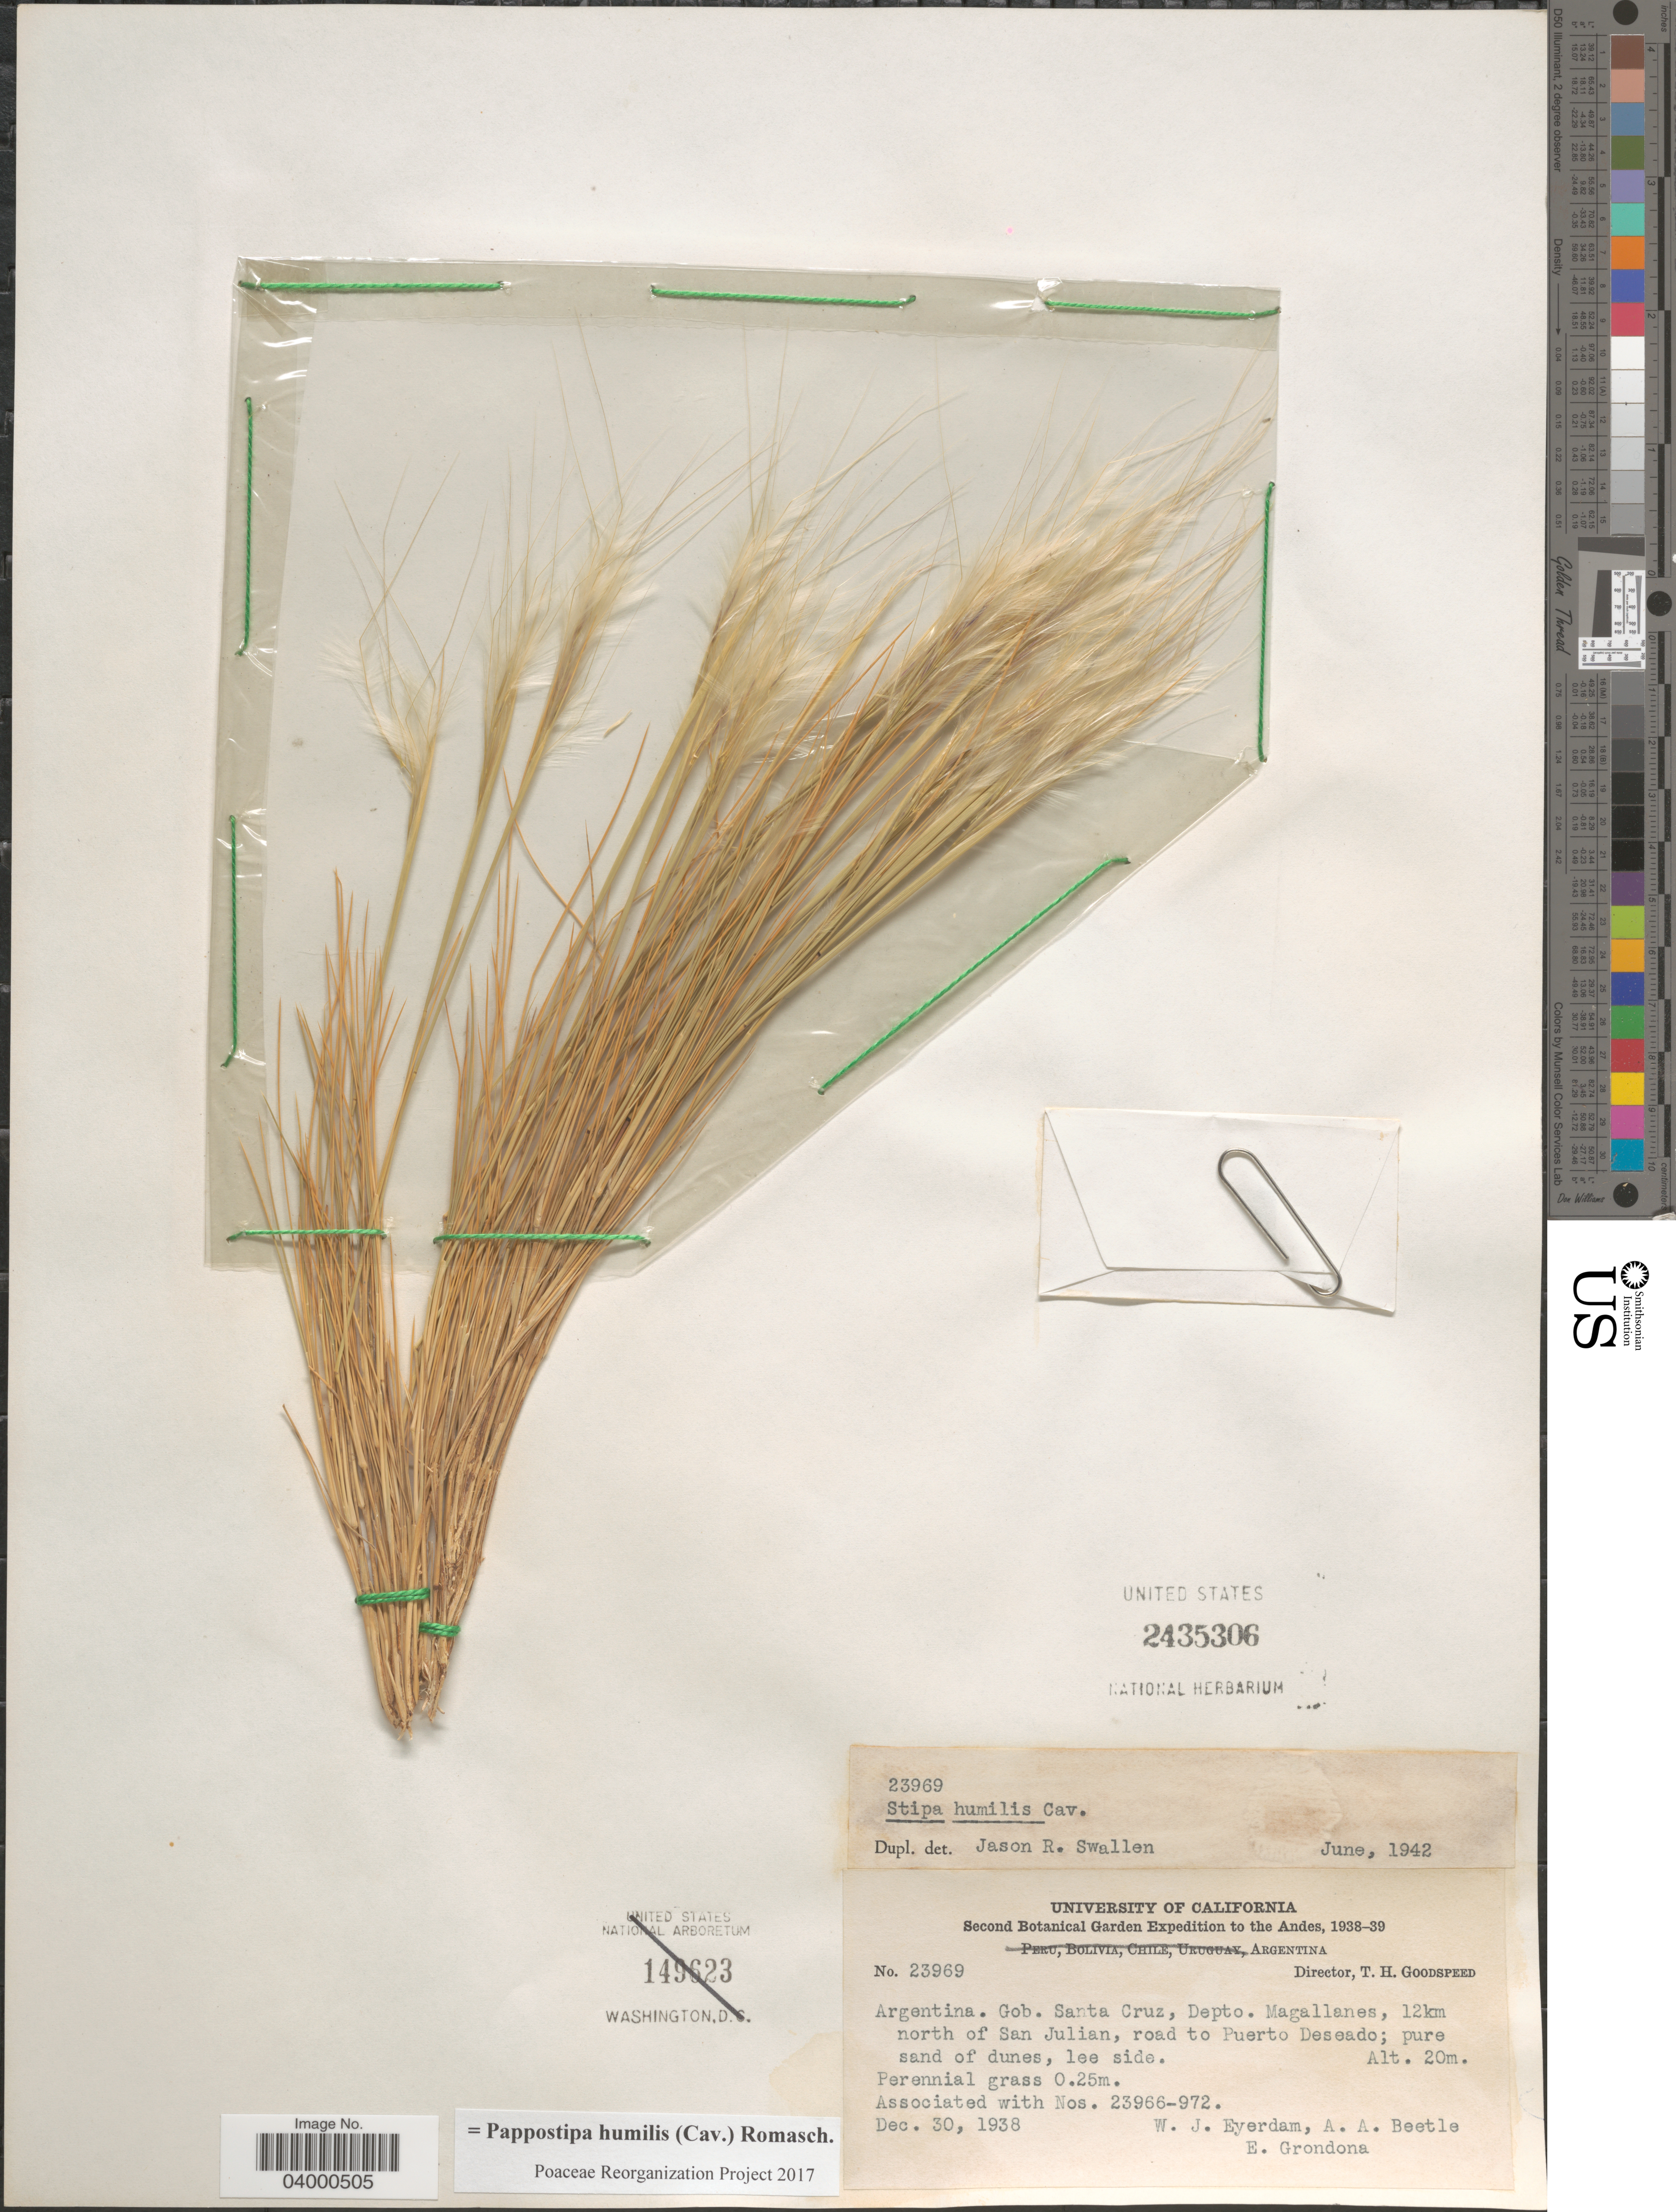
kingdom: Plantae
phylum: Tracheophyta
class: Liliopsida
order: Poales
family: Poaceae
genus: Pappostipa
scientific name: Pappostipa humilis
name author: (Cav.) Romasch.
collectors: W. J. Eyerdam, A. A. Beetle & E. Grondona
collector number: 23969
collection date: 1938-12-30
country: Argentina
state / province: Santa Cruz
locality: Andes. Gob. Santa Cruz, Depto. Magallanes, 12km north of San Julian, road to Puerto Deseado.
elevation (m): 20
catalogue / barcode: US 2435306